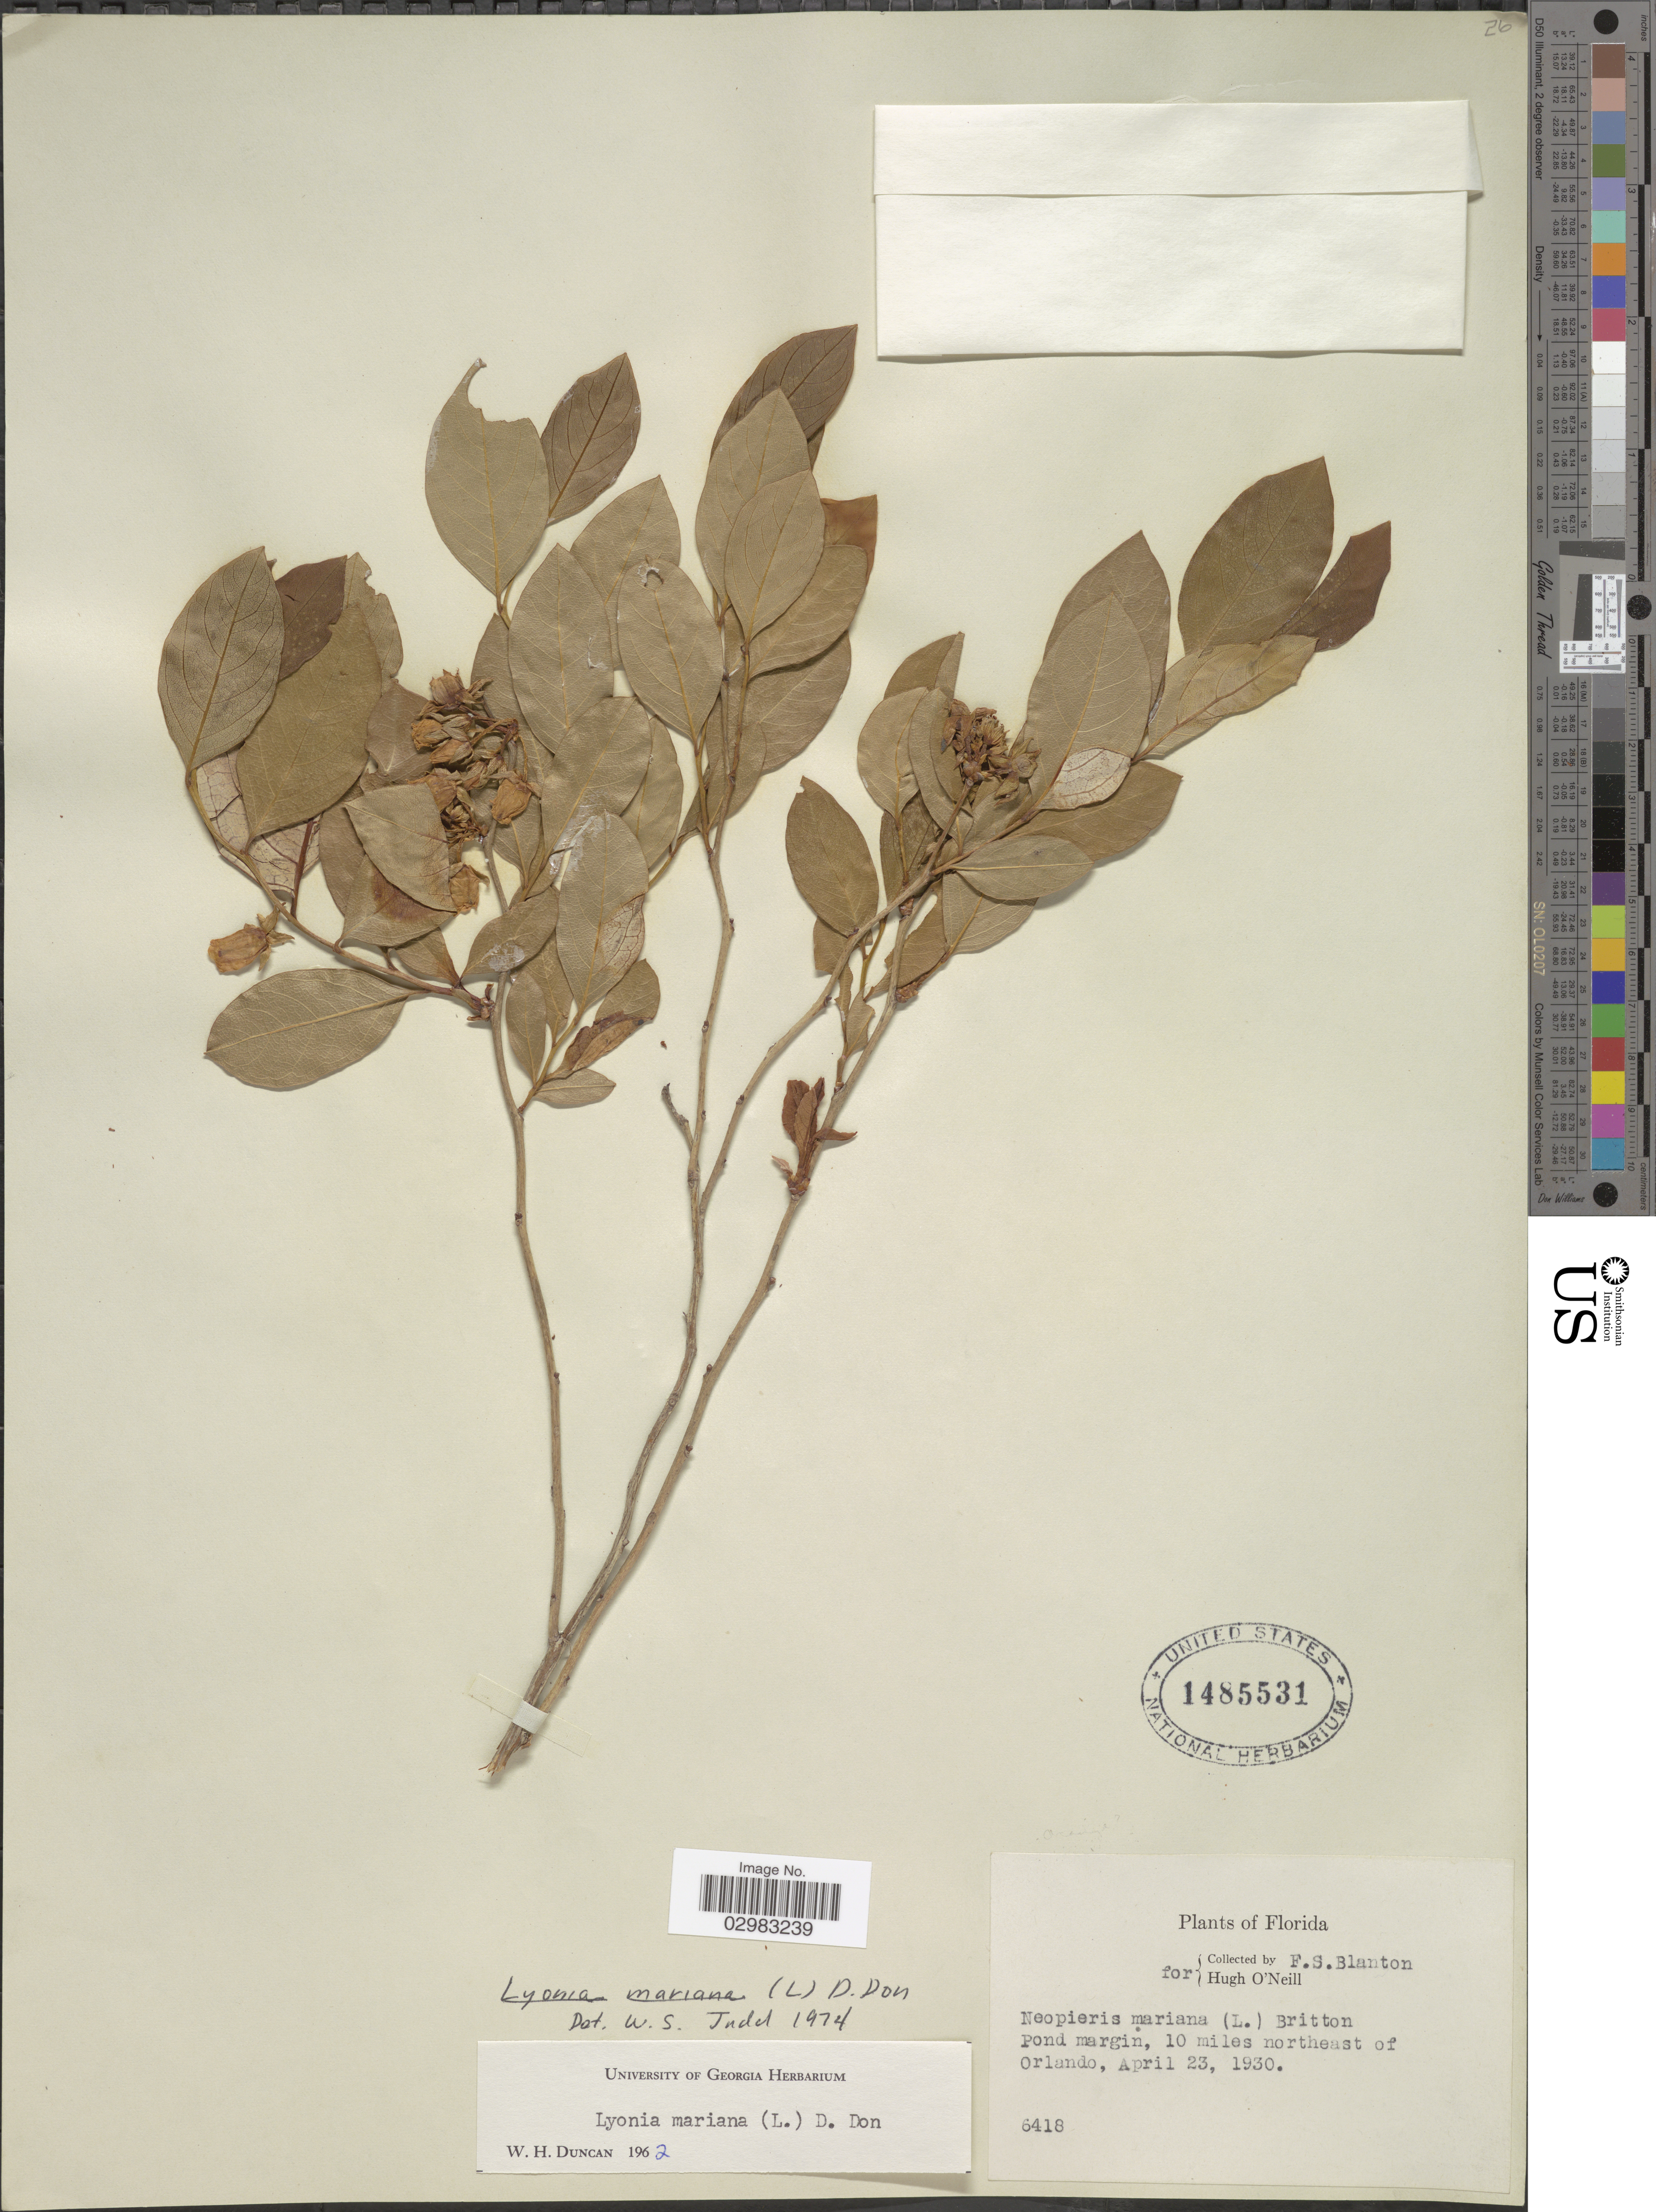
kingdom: Plantae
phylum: Tracheophyta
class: Magnoliopsida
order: Ericales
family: Ericaceae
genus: Lyonia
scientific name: Lyonia mariana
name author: (L.) D. Don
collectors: F. S. Blanton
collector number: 6418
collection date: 1930-04-23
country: United States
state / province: Florida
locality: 10 miles northeast of Orlando.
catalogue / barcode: US 1485531